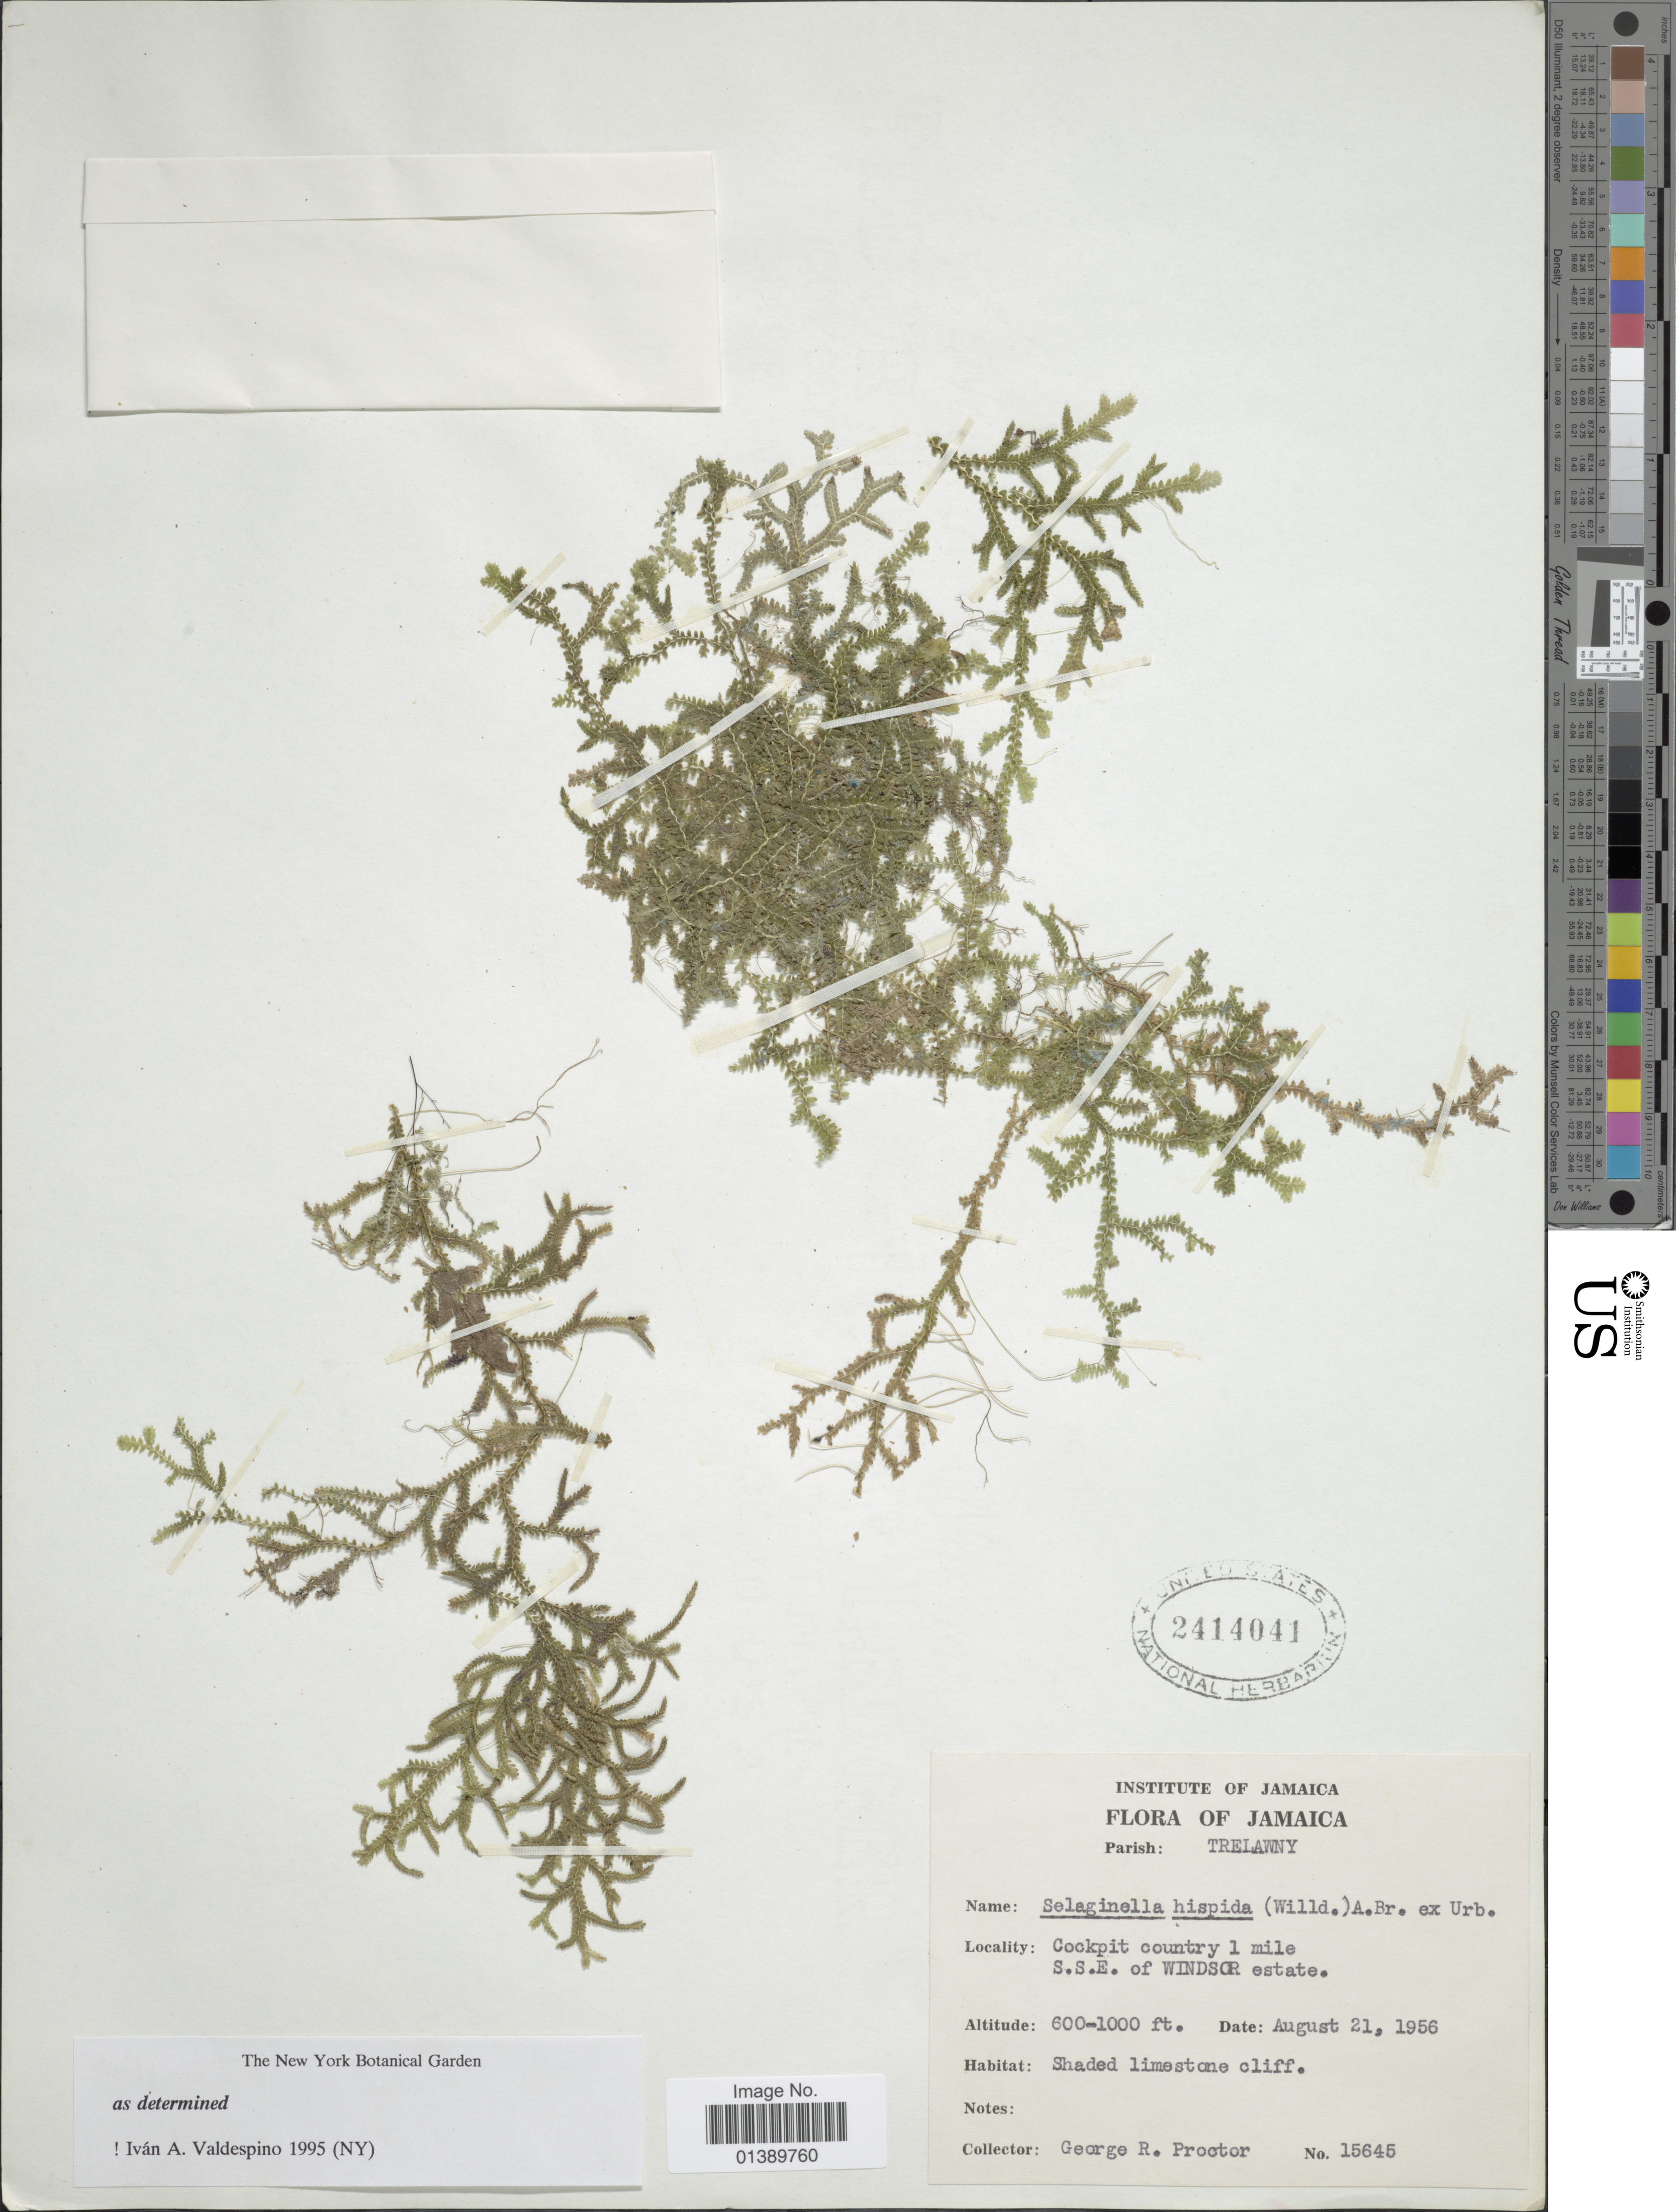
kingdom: Plantae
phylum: Tracheophyta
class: Lycopodiopsida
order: Selaginellales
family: Selaginellaceae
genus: Selaginella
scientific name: Selaginella hispida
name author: (Willd.) A. Br. ex Urb.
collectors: G. R. Proctor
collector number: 15645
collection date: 1956-08-21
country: Jamaica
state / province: Trelawny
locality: Cockpit country 1 mile S.S.E. of WINDSOR estate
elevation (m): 183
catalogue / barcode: US 2414041